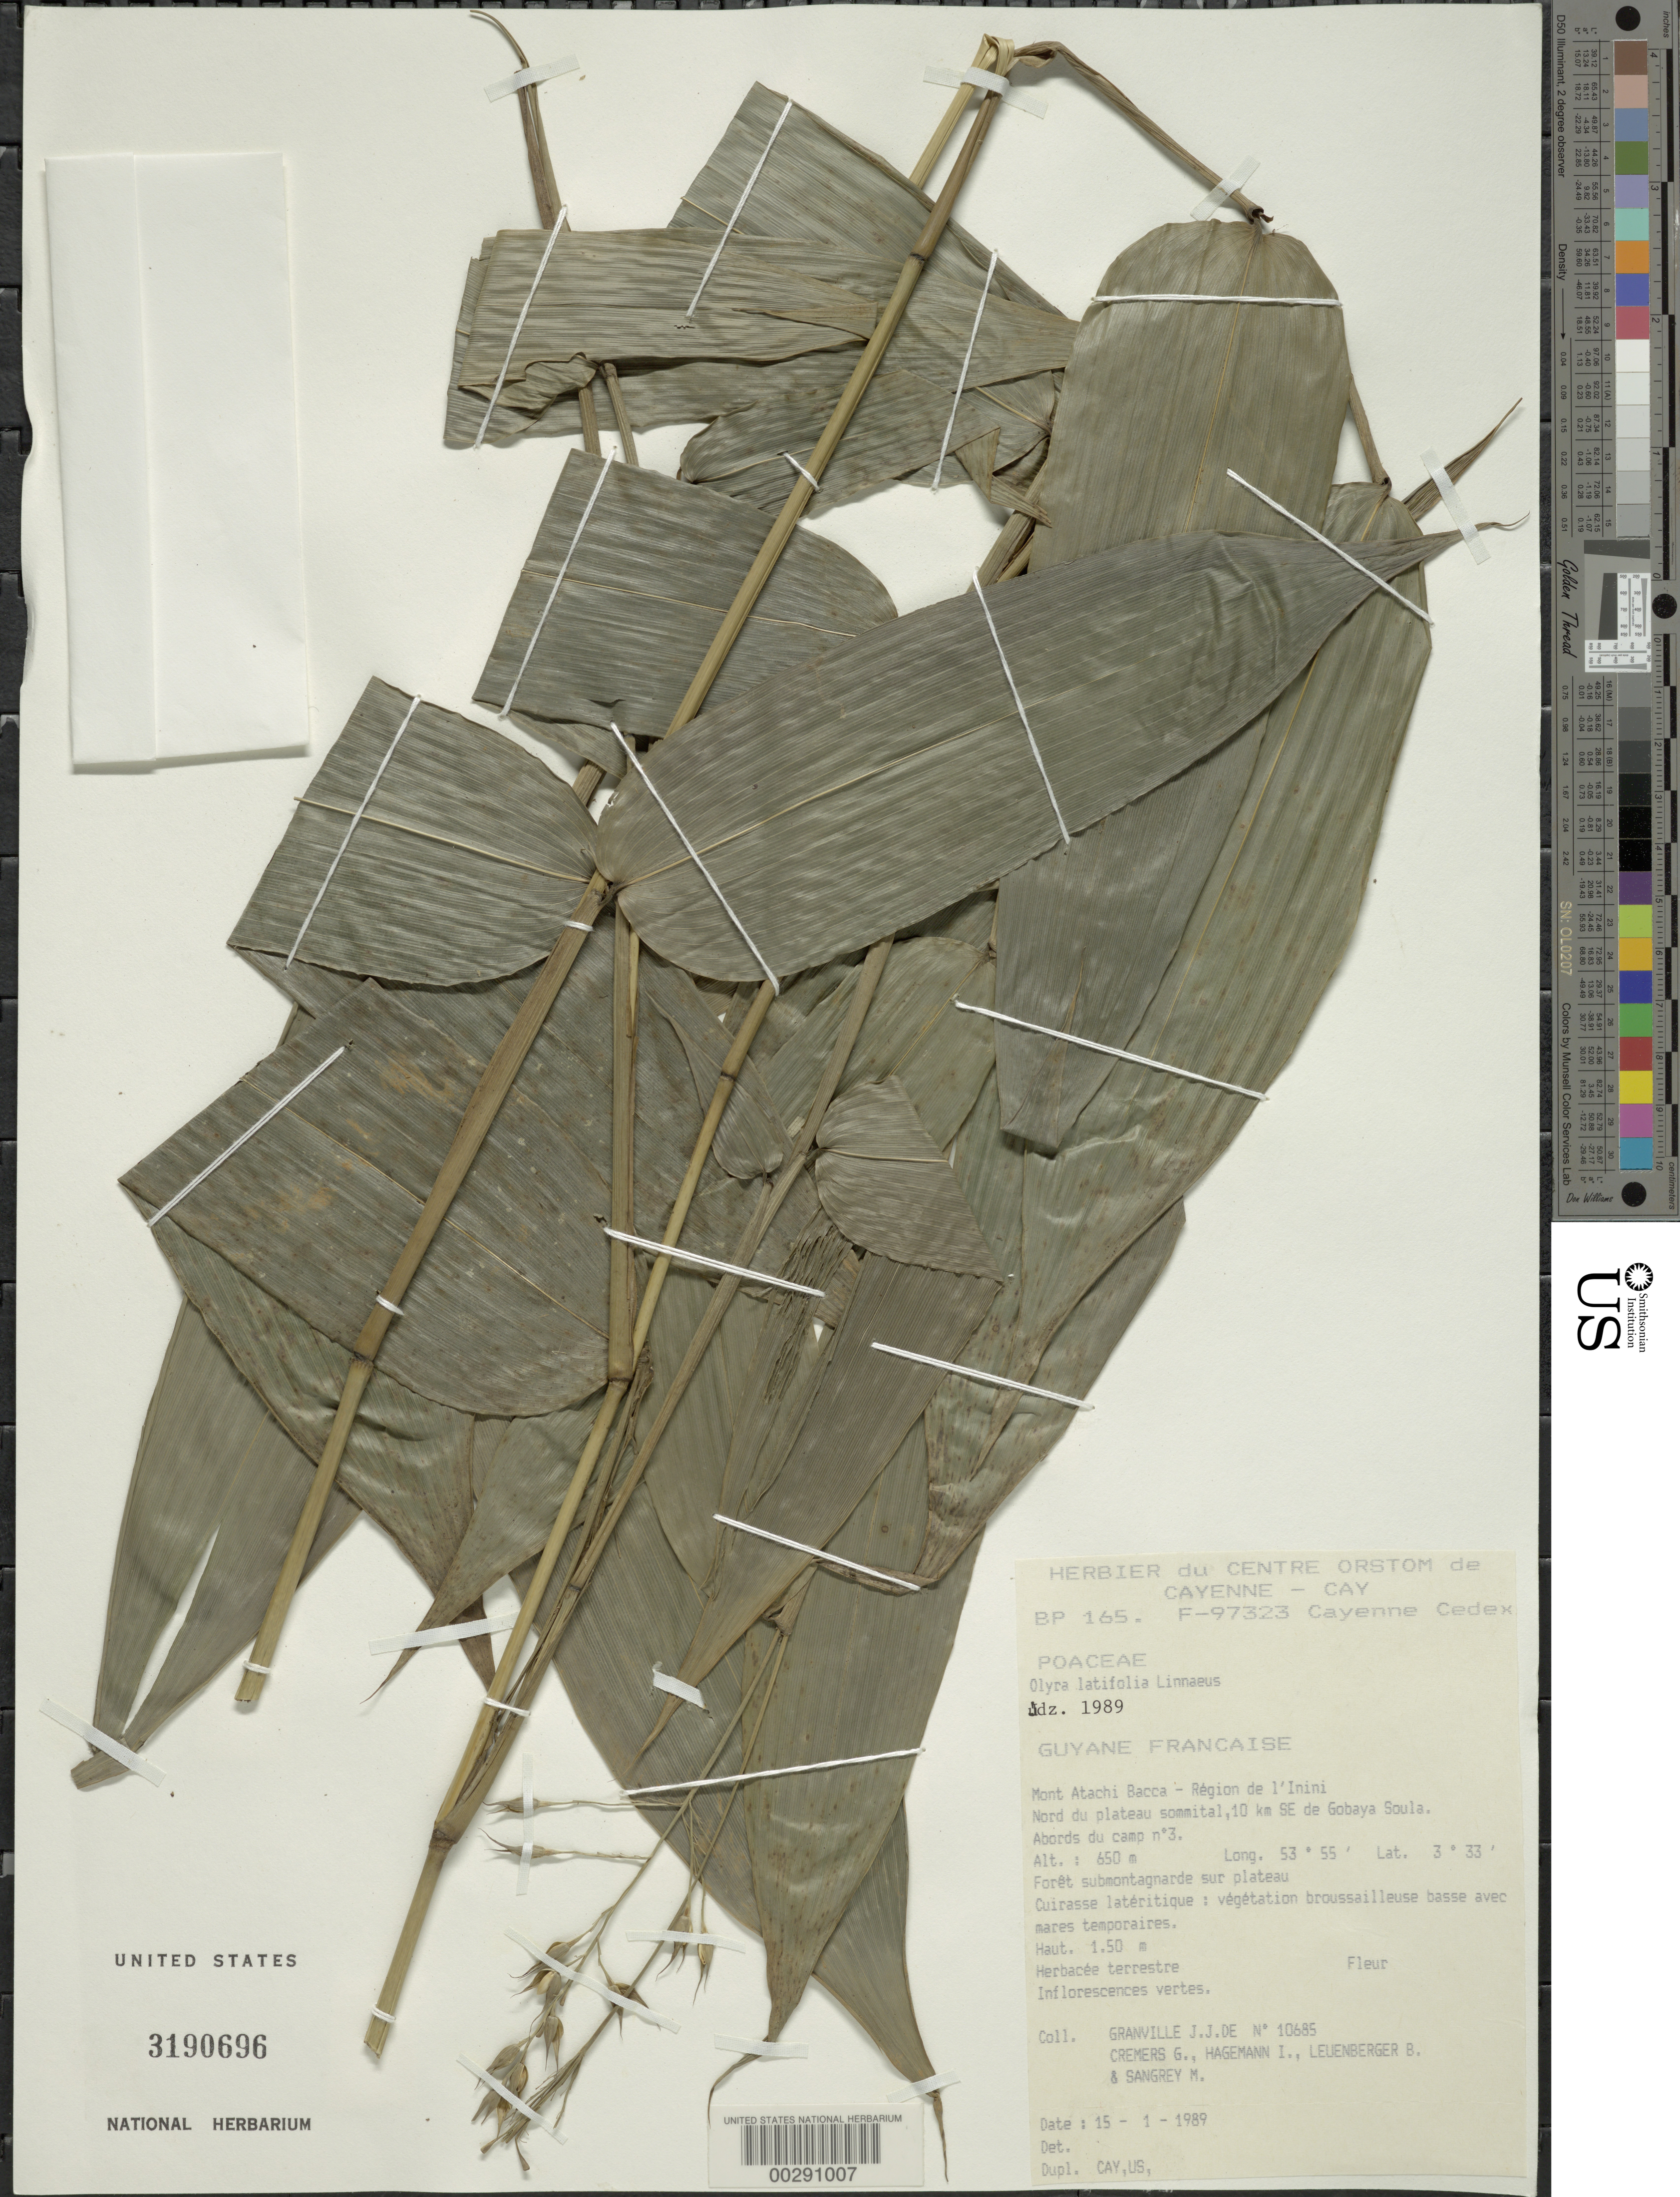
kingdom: Plantae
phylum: Tracheophyta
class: Liliopsida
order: Poales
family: Poaceae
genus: Olyra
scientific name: Olyra latifolia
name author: L.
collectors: J.-J. de Granville, G. Cremers, I. Hagemann, B. Leuenberger & M. S. Sangrey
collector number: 10685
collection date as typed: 15 Jan 1989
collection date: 1989-01-15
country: French Guiana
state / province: Saint-Laurent-du-Maroni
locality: Mont atachi bacca, n of plateau sommital, 10 km se of gobaya soula, camp no. 3. [in former inini arrondissement.]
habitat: Sub montane forest above the plateau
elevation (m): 650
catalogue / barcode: US 3190696